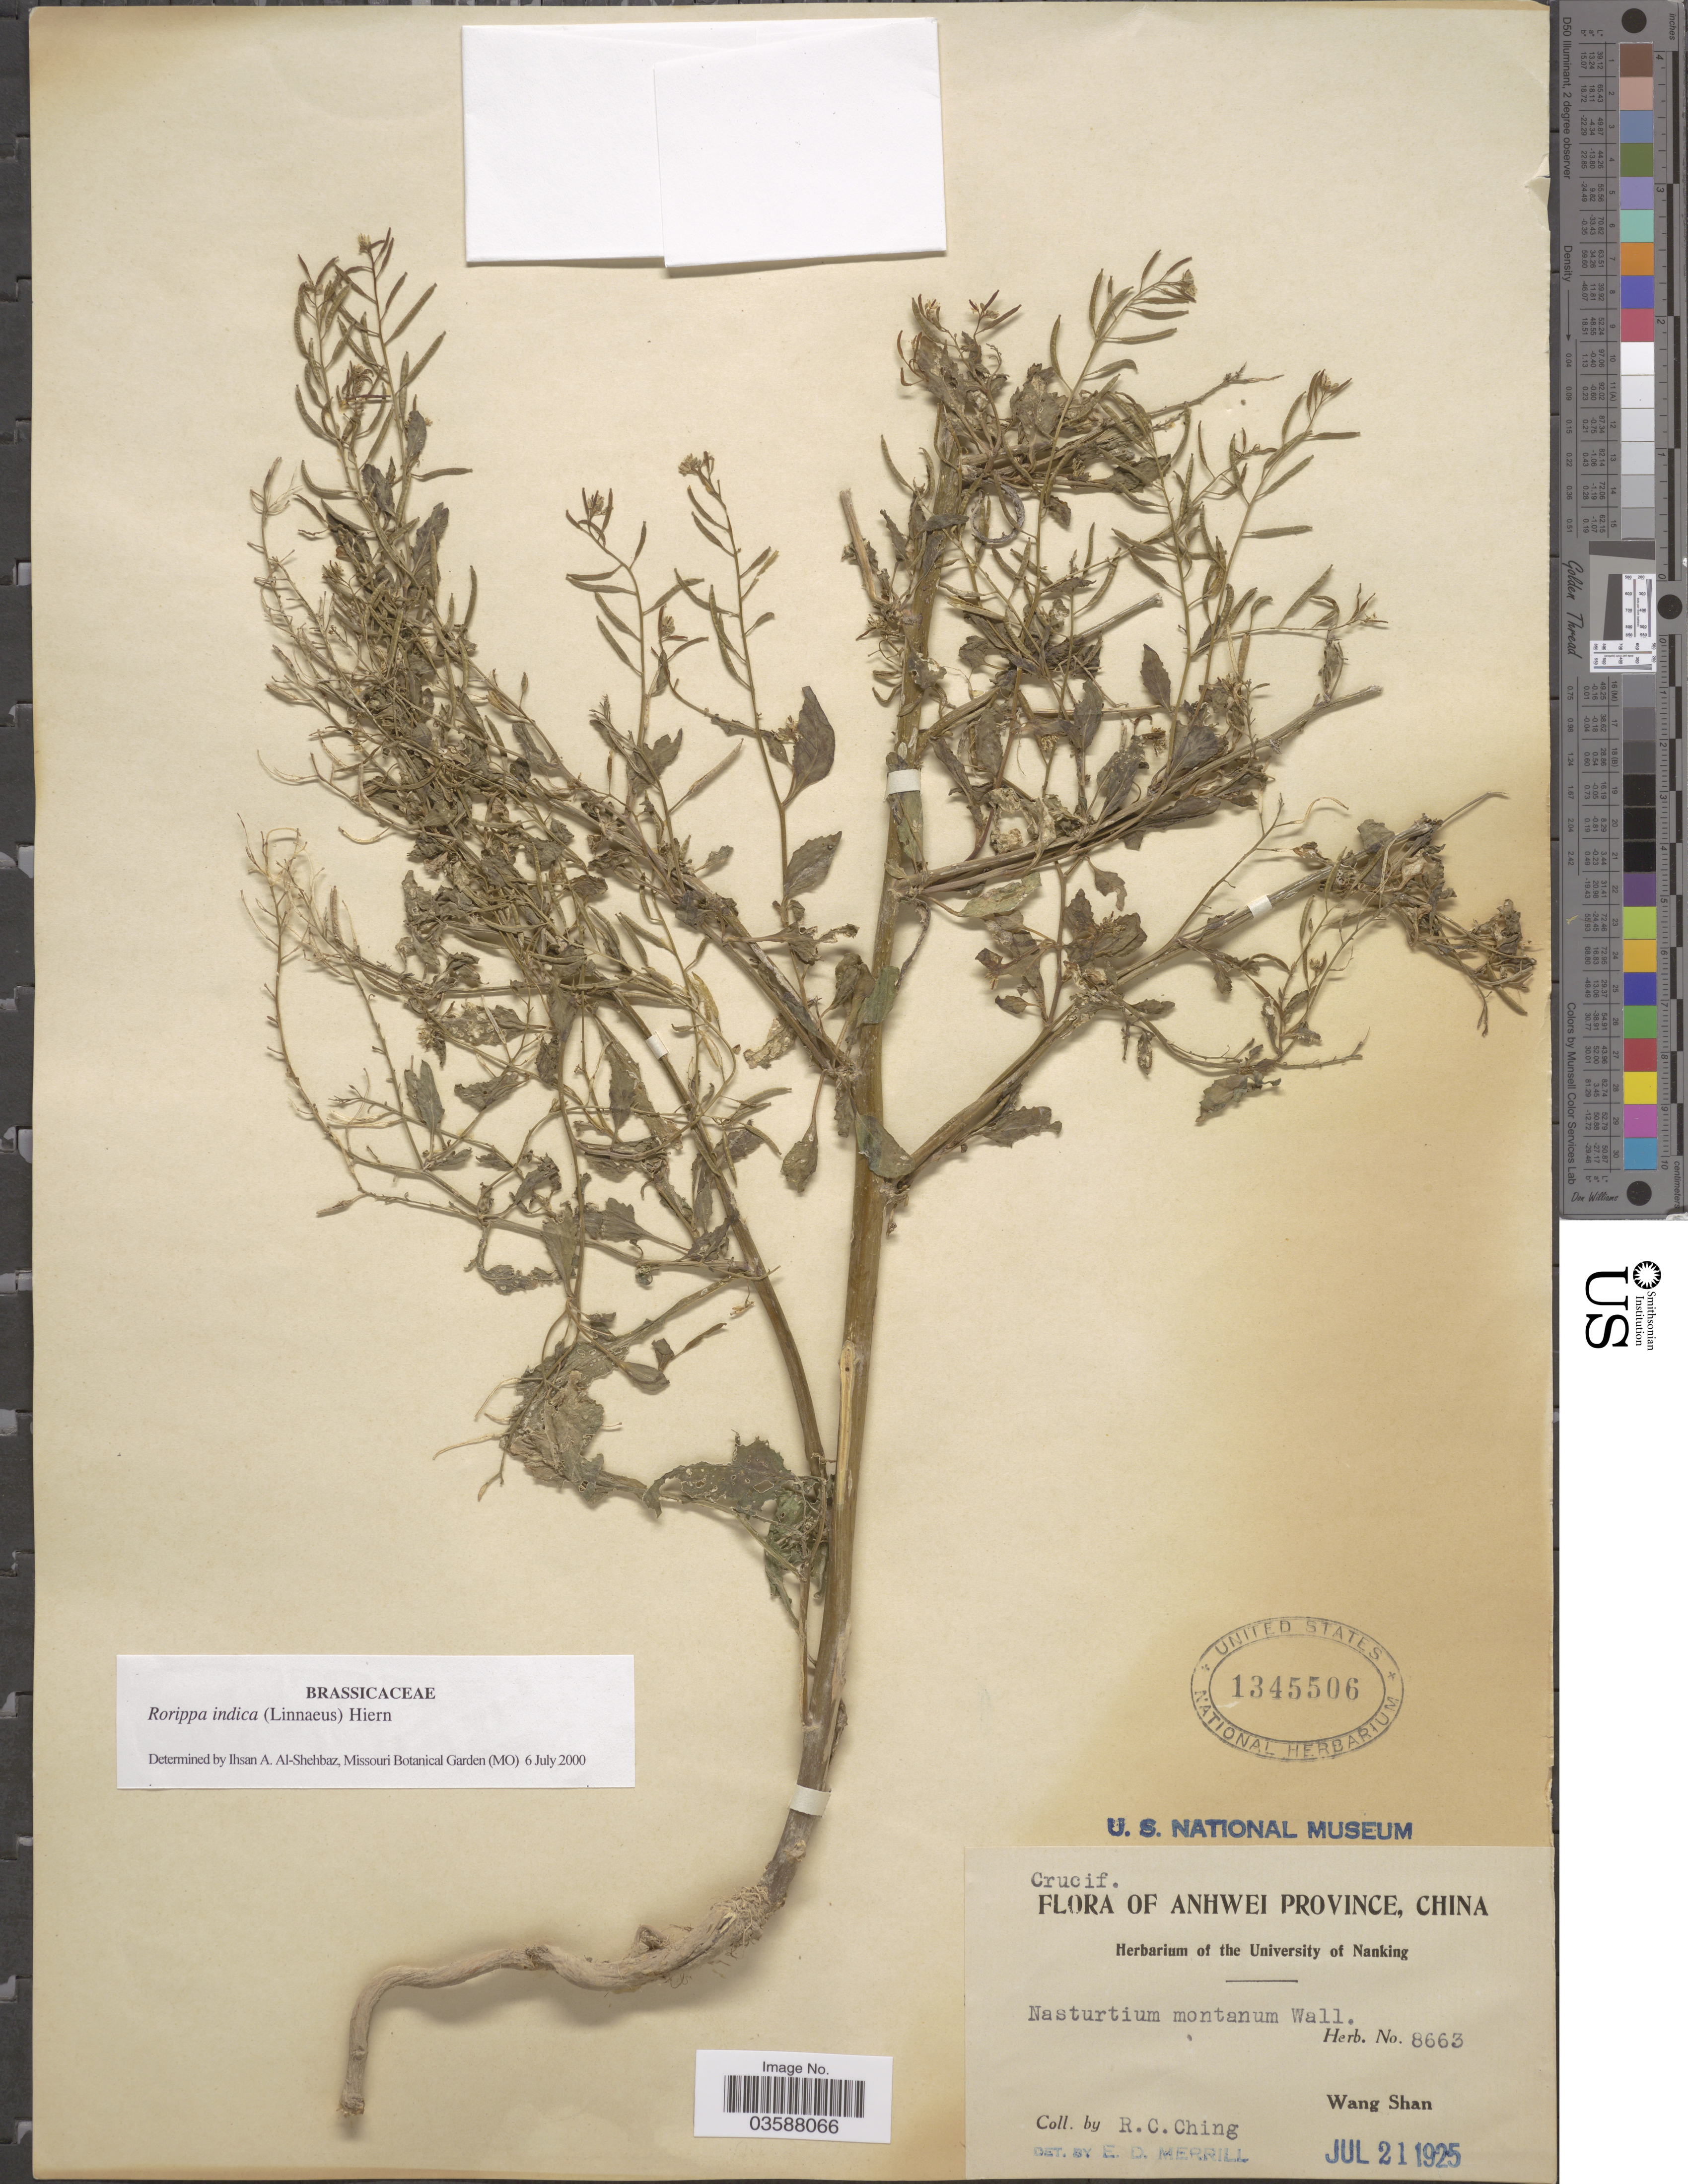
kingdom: Plantae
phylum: Tracheophyta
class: Magnoliopsida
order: Brassicales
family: Brassicaceae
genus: Rorippa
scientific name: Rorippa indica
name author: (L.) Hiern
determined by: Al-Shehbaz, I. A., (MO), Missouri Botanical Garden (UNITED STATES)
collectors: R. C. Ching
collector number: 8663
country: China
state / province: Anhui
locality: Anhwei Province. Wang Shan.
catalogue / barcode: US 1345506